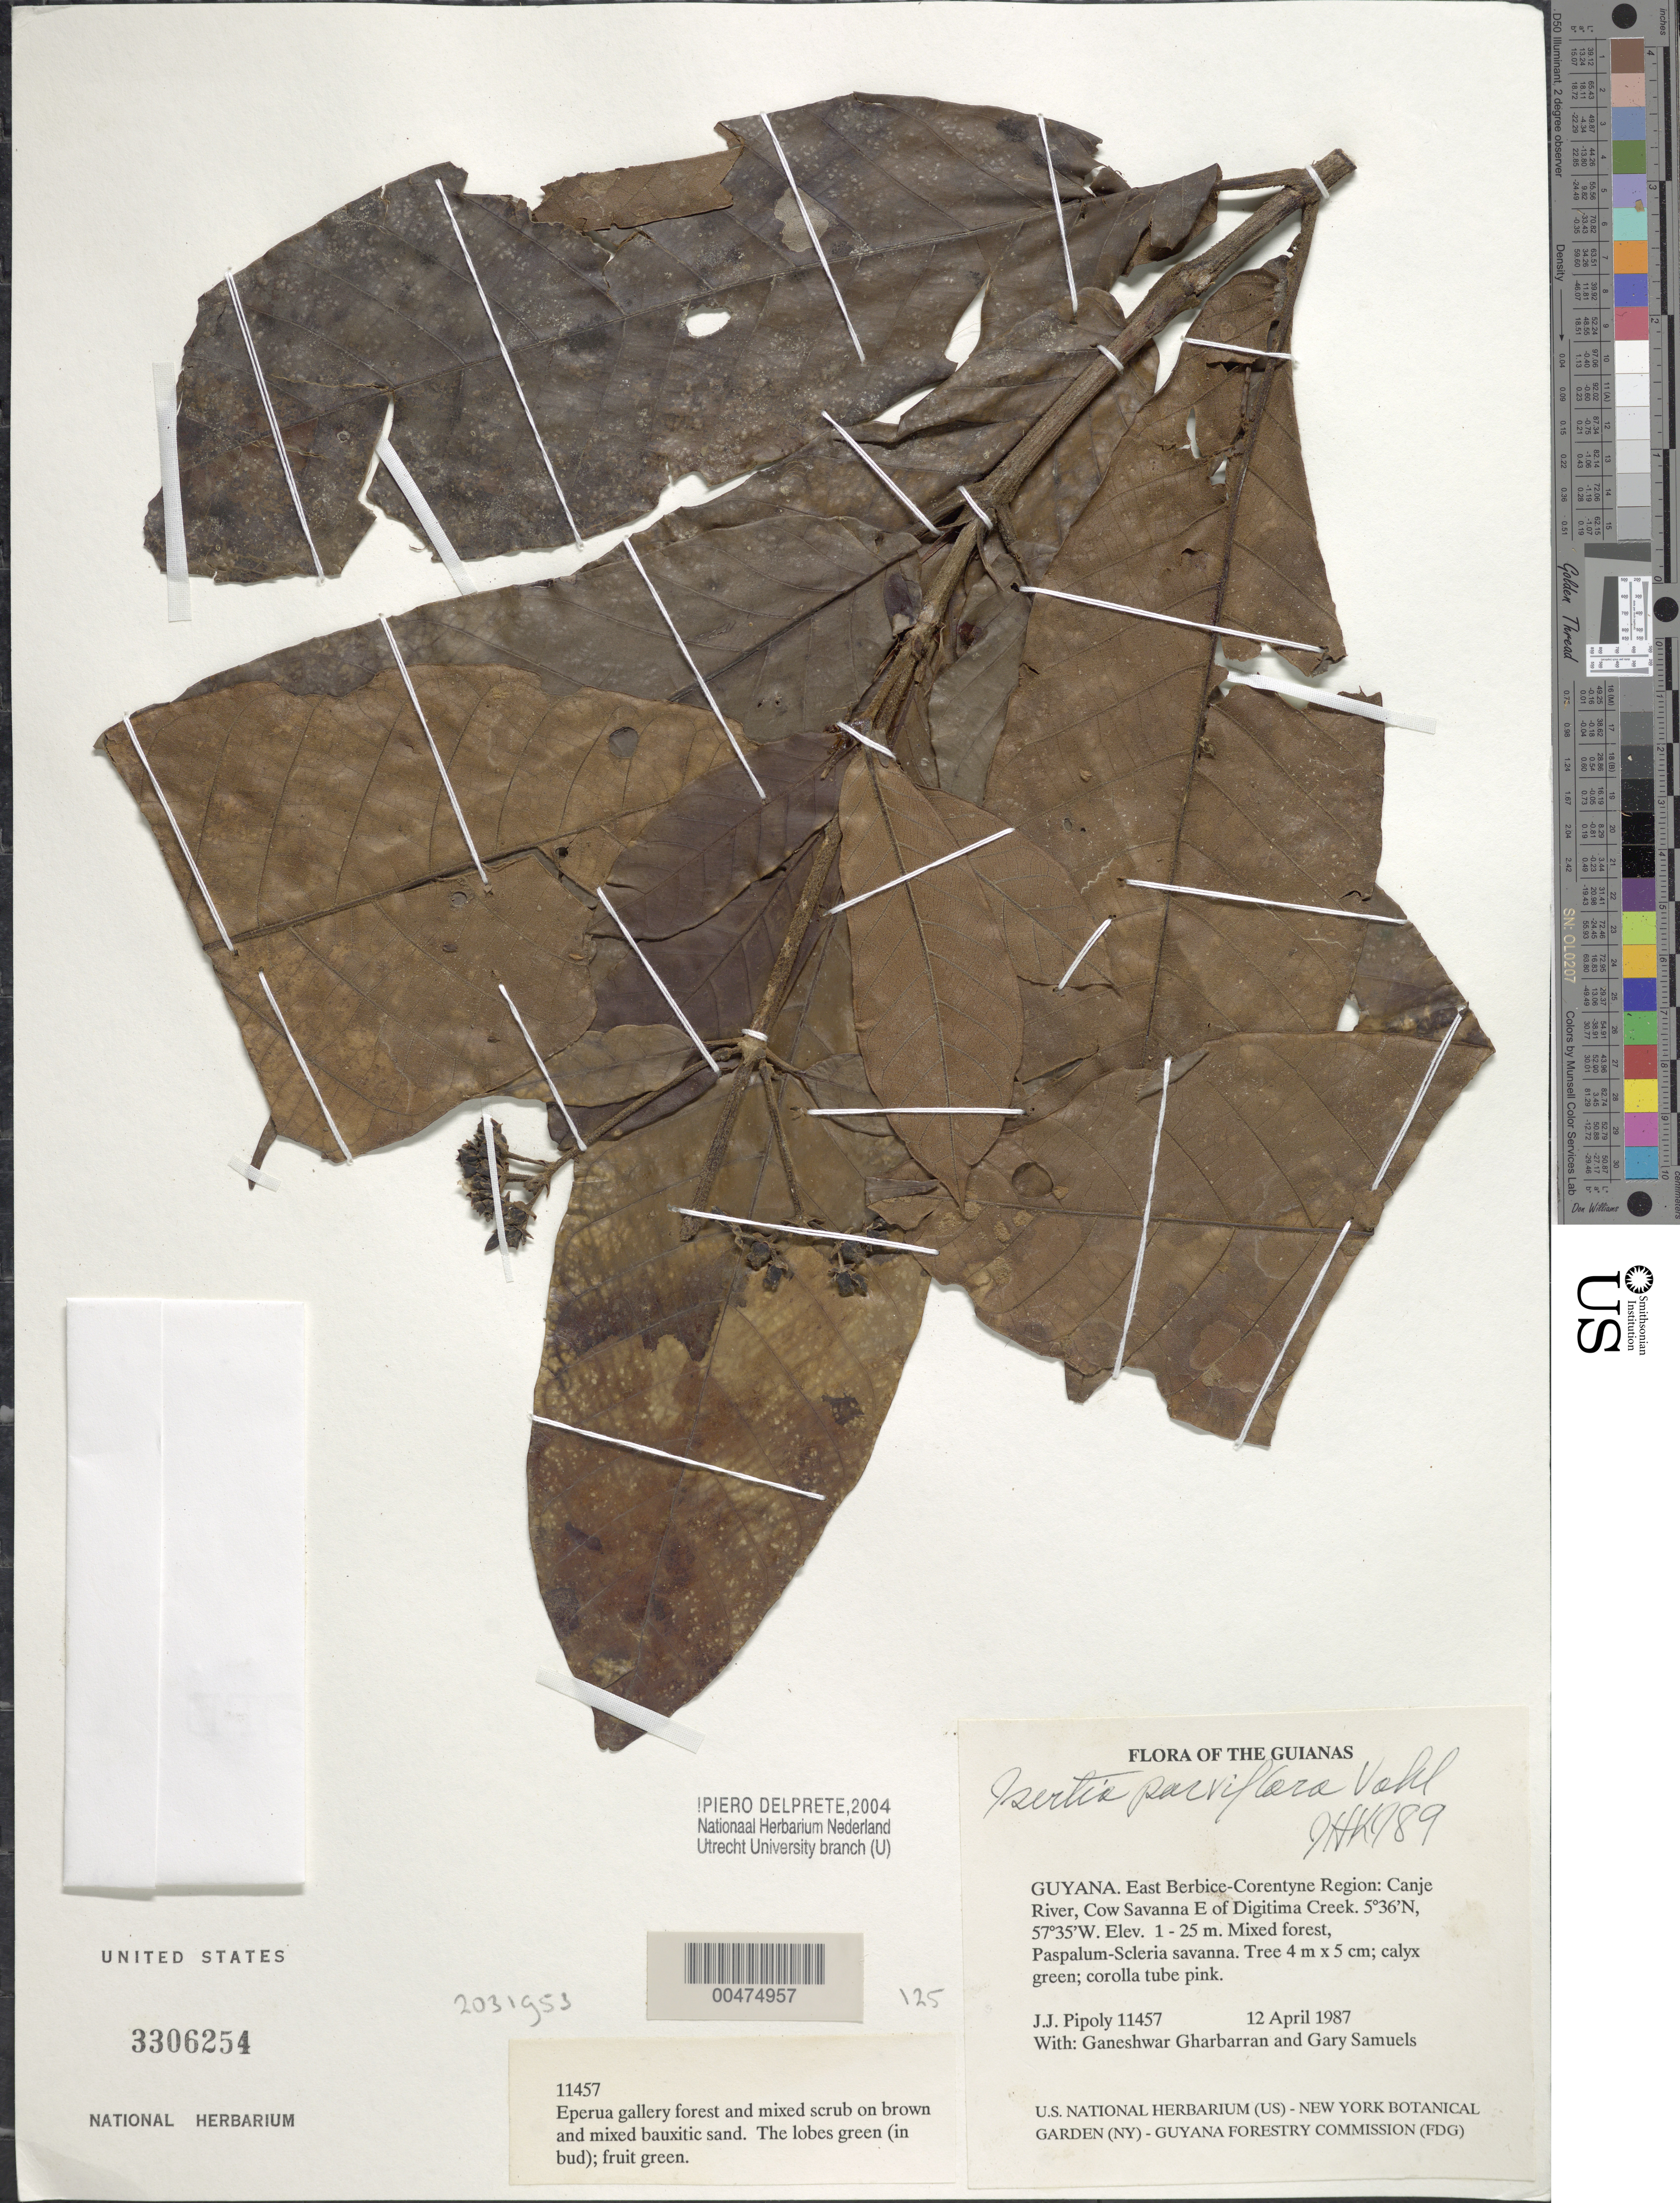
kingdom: Plantae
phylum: Tracheophyta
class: Magnoliopsida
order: Gentianales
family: Rubiaceae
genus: Isertia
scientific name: Isertia parviflora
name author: Vahl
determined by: Kirkbride, J. H.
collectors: J. J. Pipoly, G. Gharbarran & G. Samuels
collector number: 11457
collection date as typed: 12 April 1987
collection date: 1987-04-12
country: Guyana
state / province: E. Berbice-Corentyne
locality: Canje River, Cow Savanna E of Digitima Creek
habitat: Mixed forest, Paspalum-Scleria savanna, Eperua gallery forest and mixed scrub on brown and mixed bauxitic sand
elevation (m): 1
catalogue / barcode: US 3306254